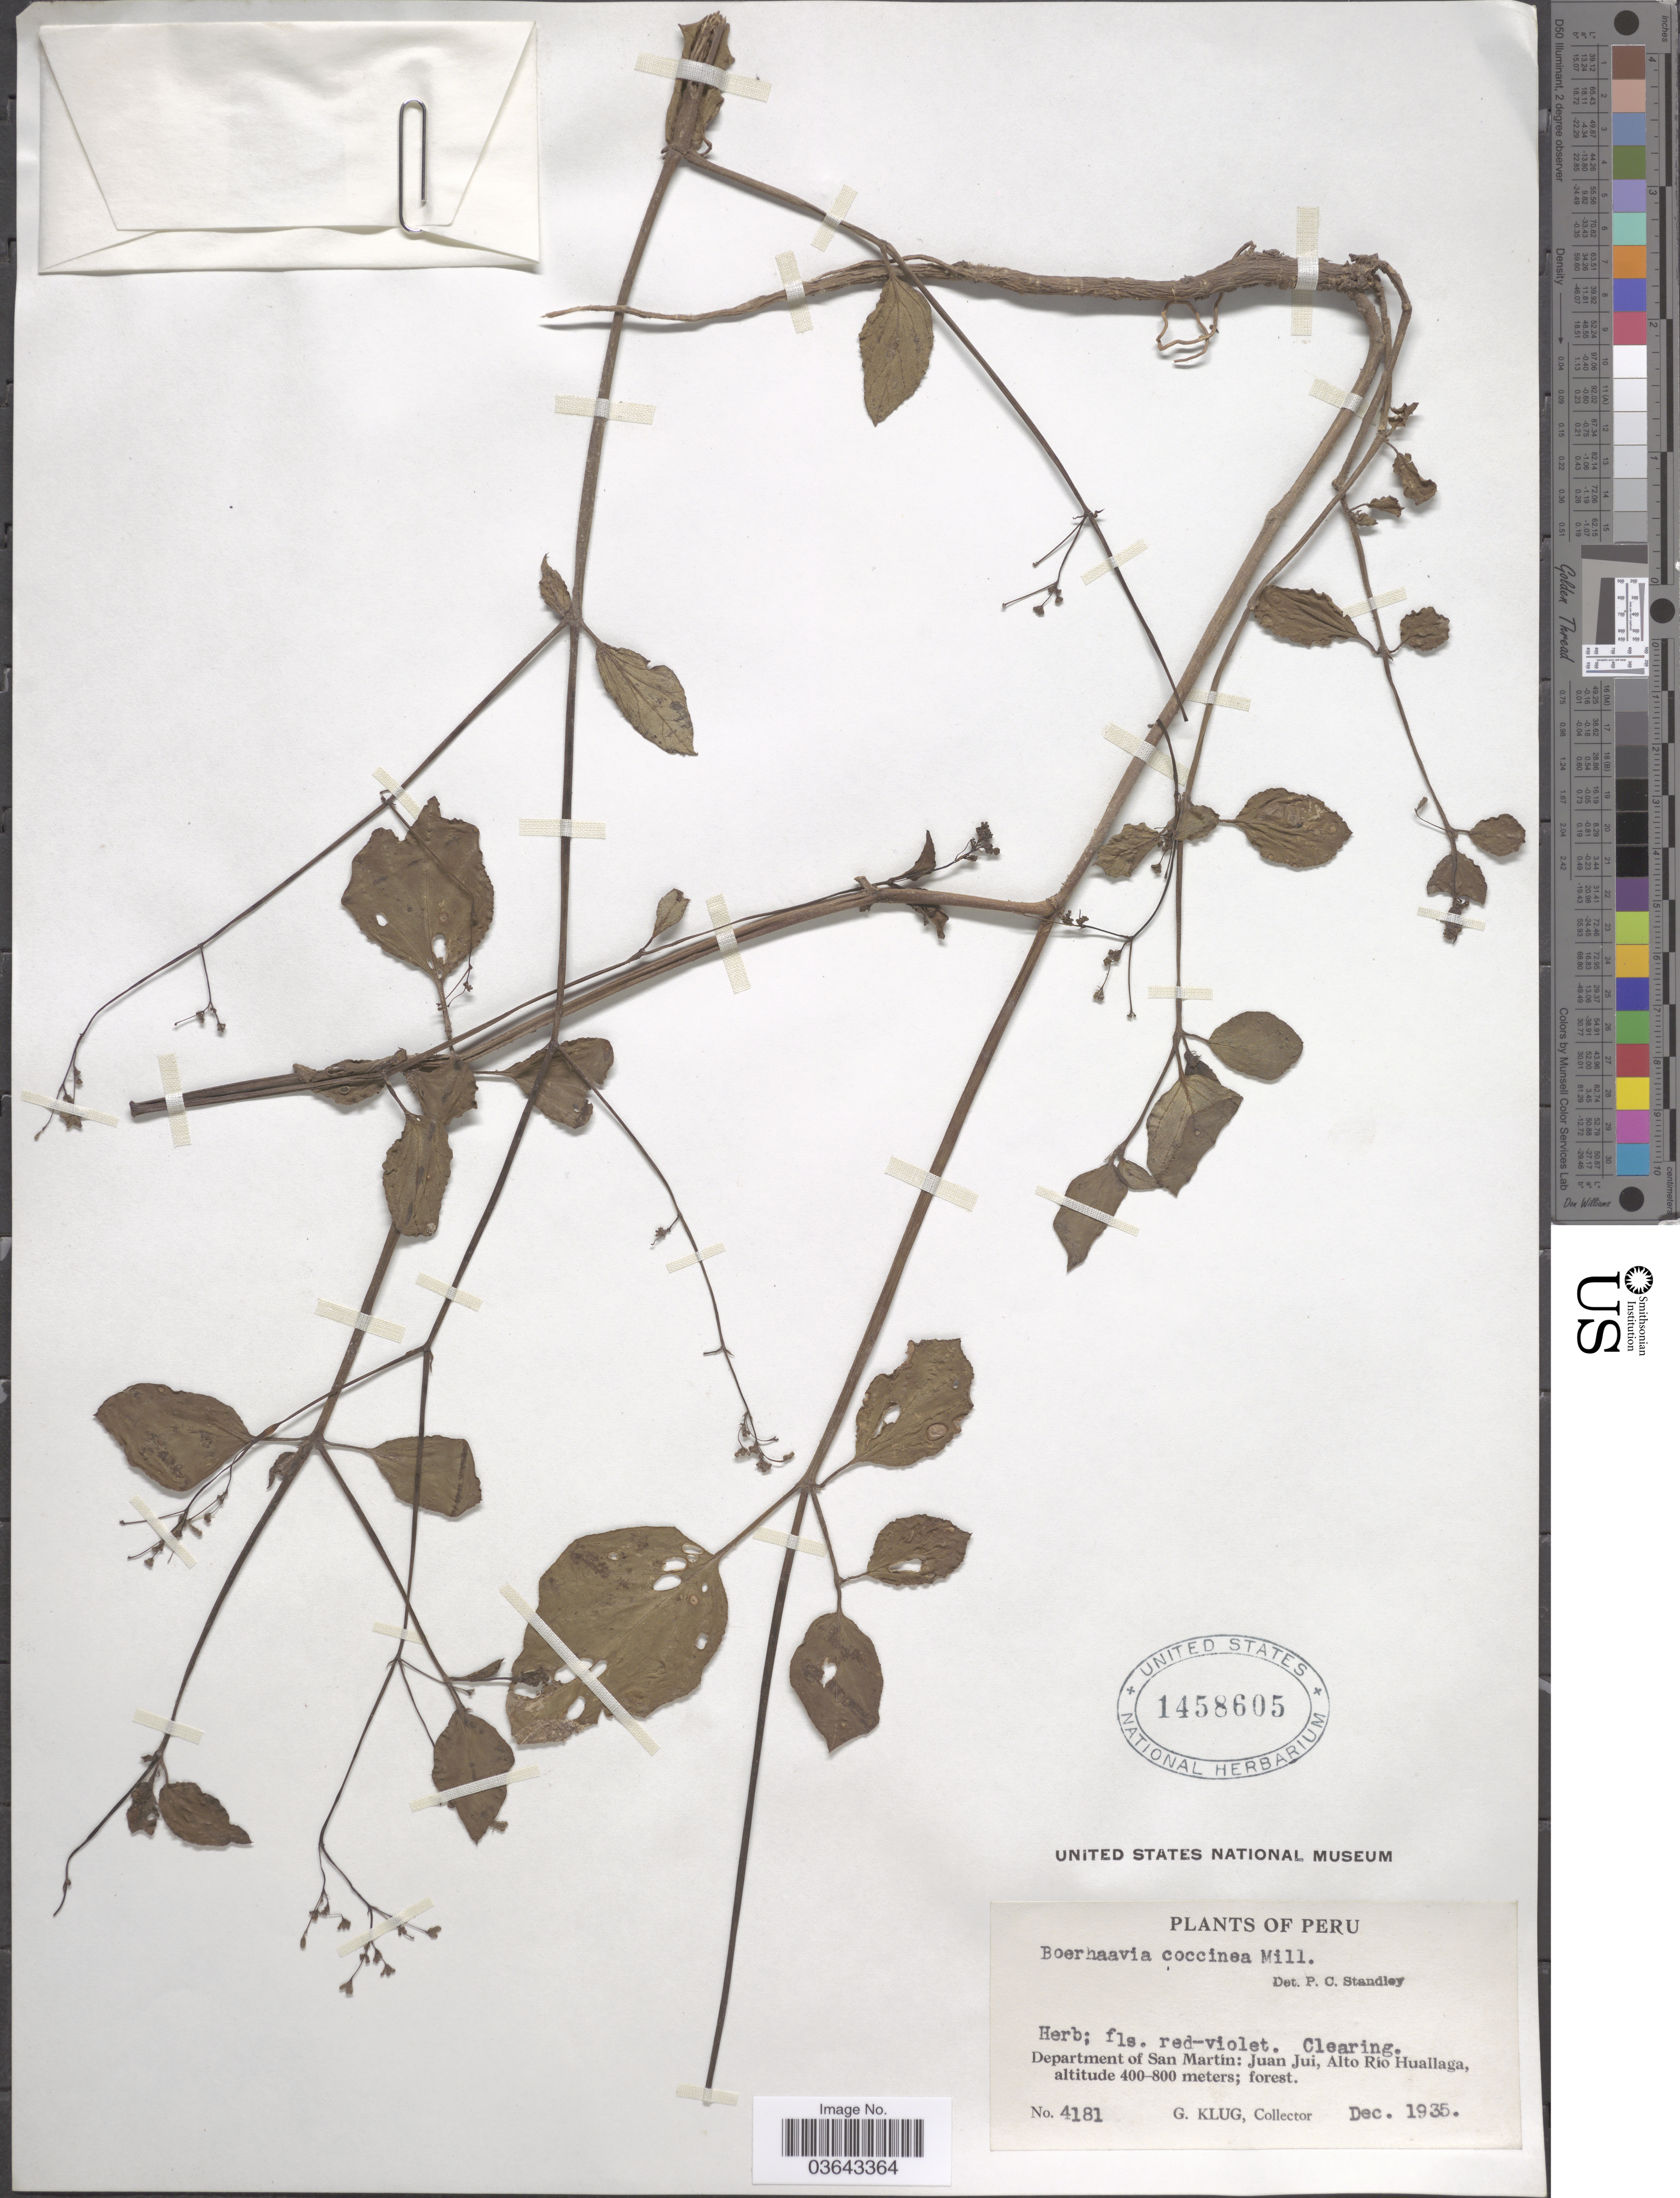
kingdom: Plantae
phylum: Tracheophyta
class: Magnoliopsida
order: Caryophyllales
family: Nyctaginaceae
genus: Boerhavia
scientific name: Boerhavia diffusa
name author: L.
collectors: G. Klug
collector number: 4181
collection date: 1935-12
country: Peru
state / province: San Martín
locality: Department of San Martín: Juan Jui, Alto Río Huallaga.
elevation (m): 400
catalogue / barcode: US 1458605